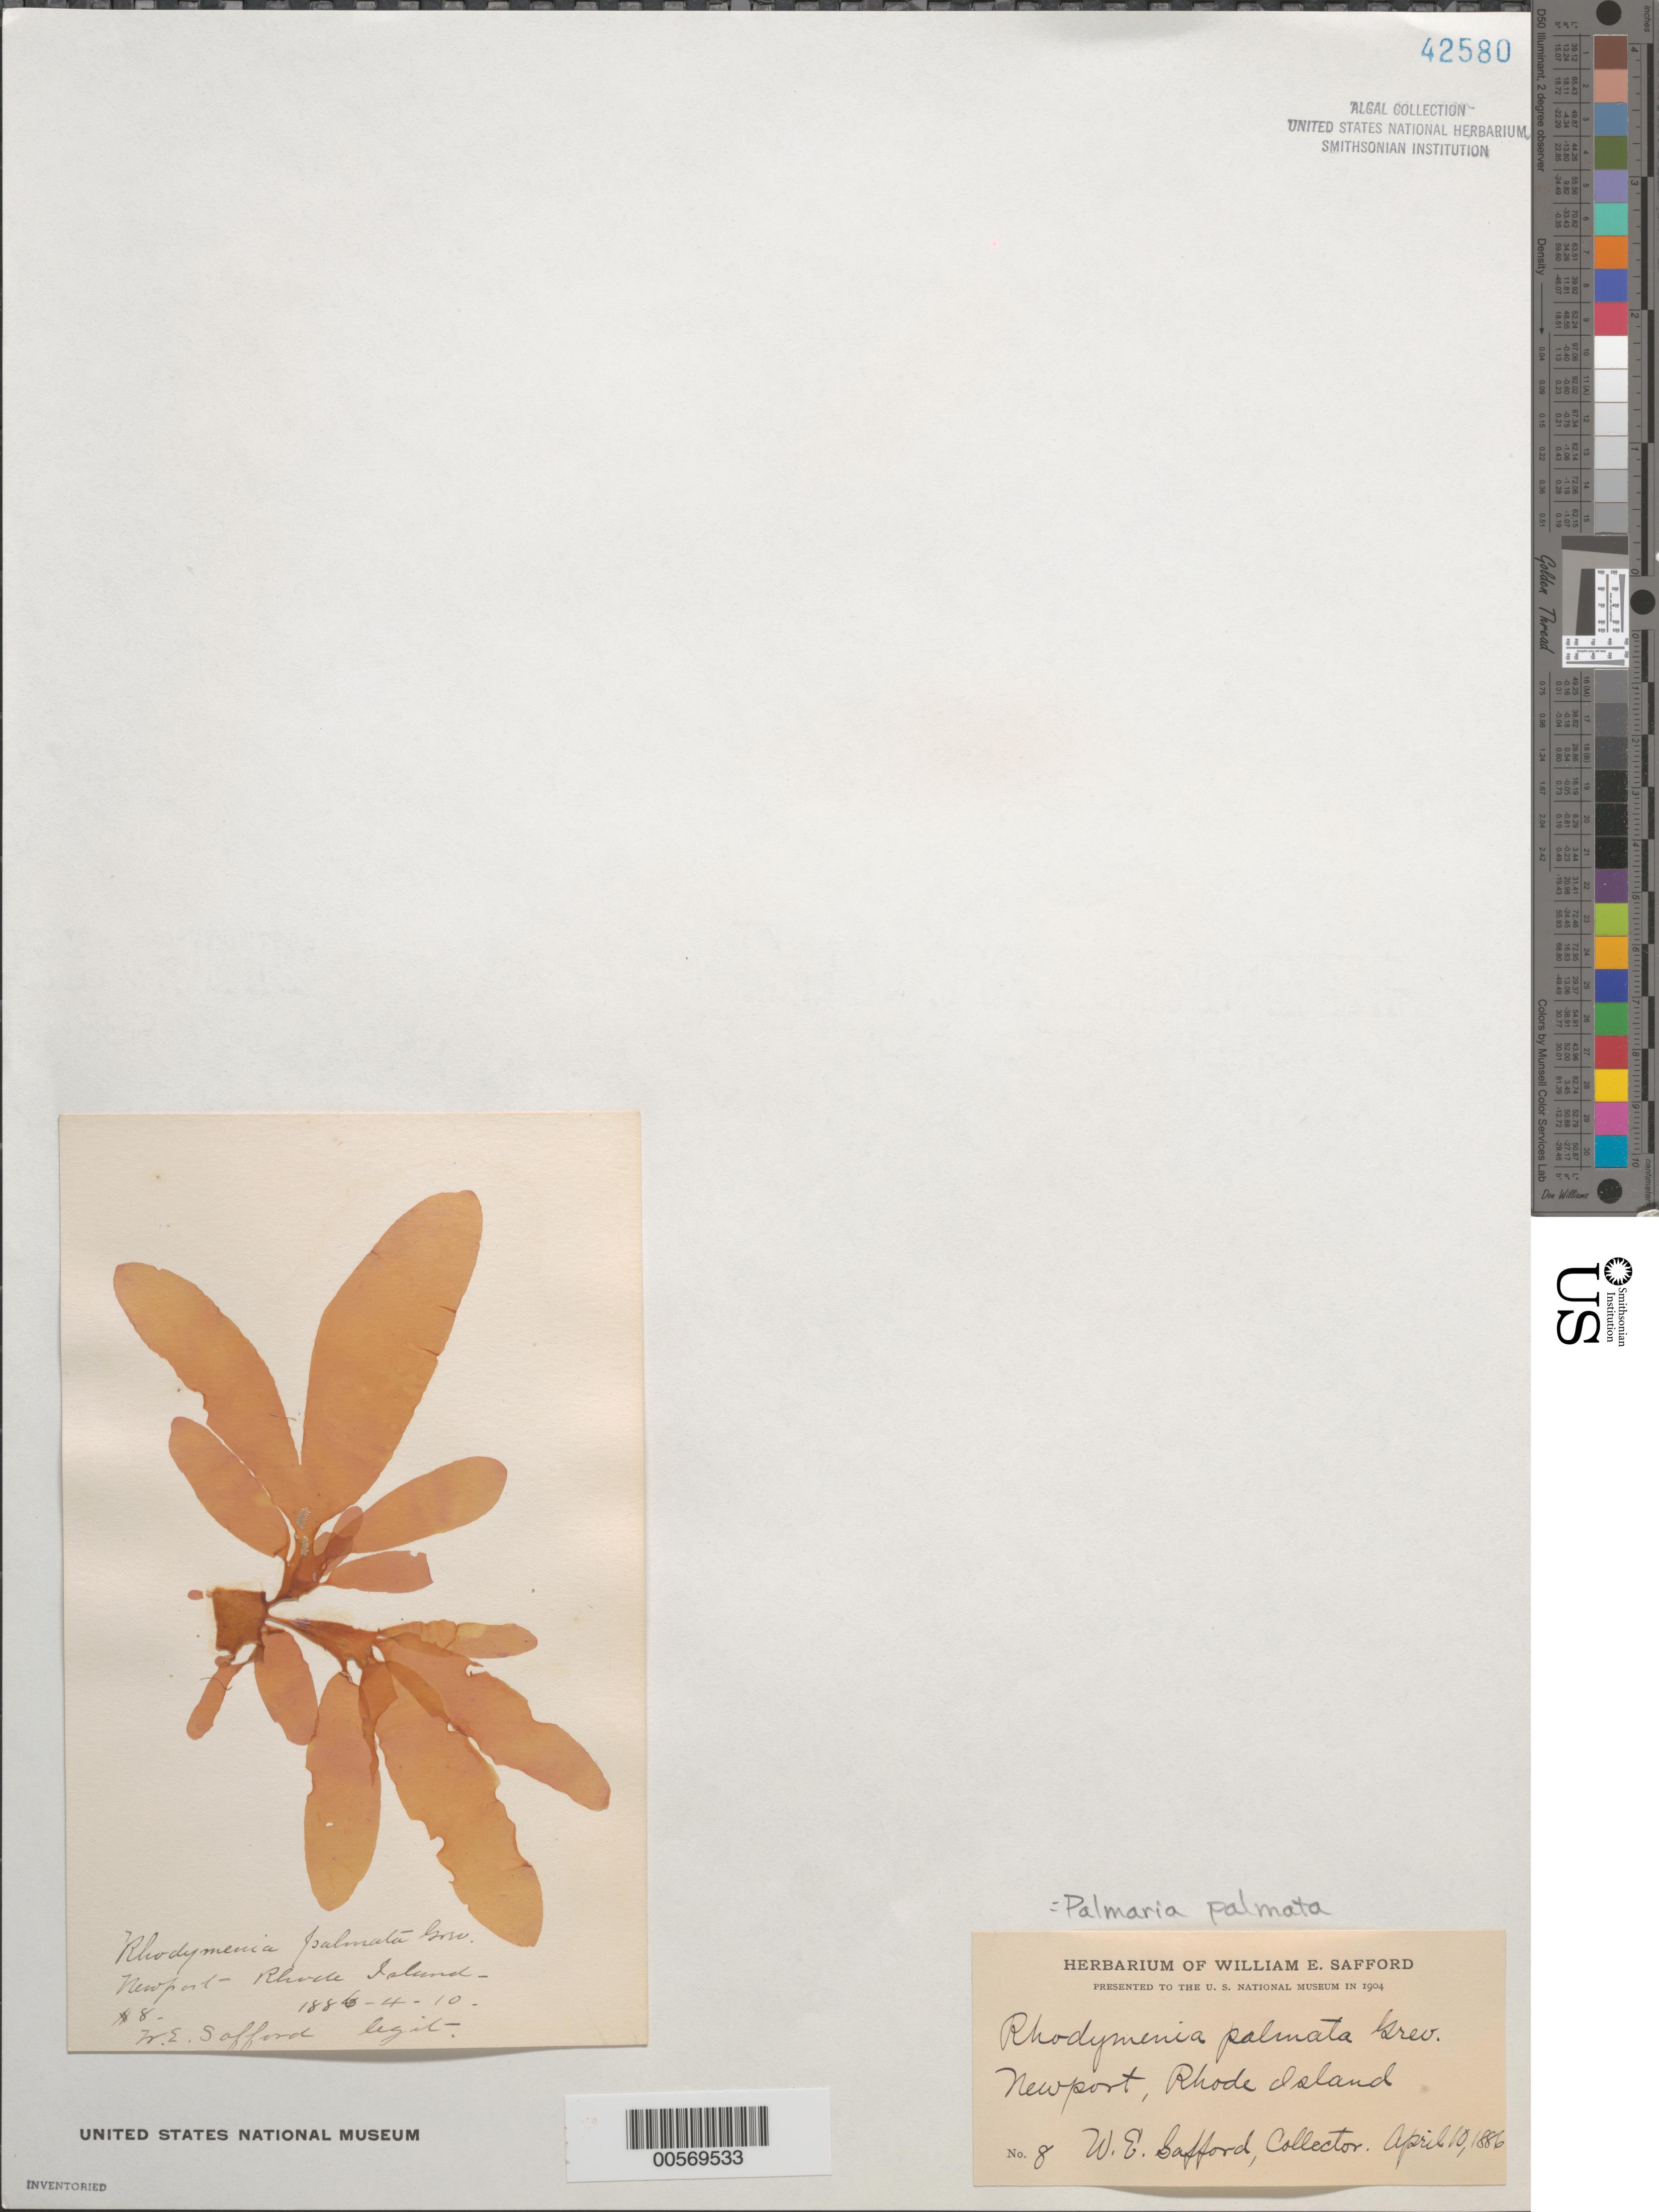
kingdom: Plantae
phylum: Rhodophyta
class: Florideophyceae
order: Palmariales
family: Palmariaceae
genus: Palmaria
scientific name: Palmaria palmata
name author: (L.) F. Weber & D. Mohr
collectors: W. E. Safford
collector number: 8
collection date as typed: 10 Apr 1886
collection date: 1886-04-10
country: United States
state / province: Rhode Island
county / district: Newport County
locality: Newport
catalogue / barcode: US 42580